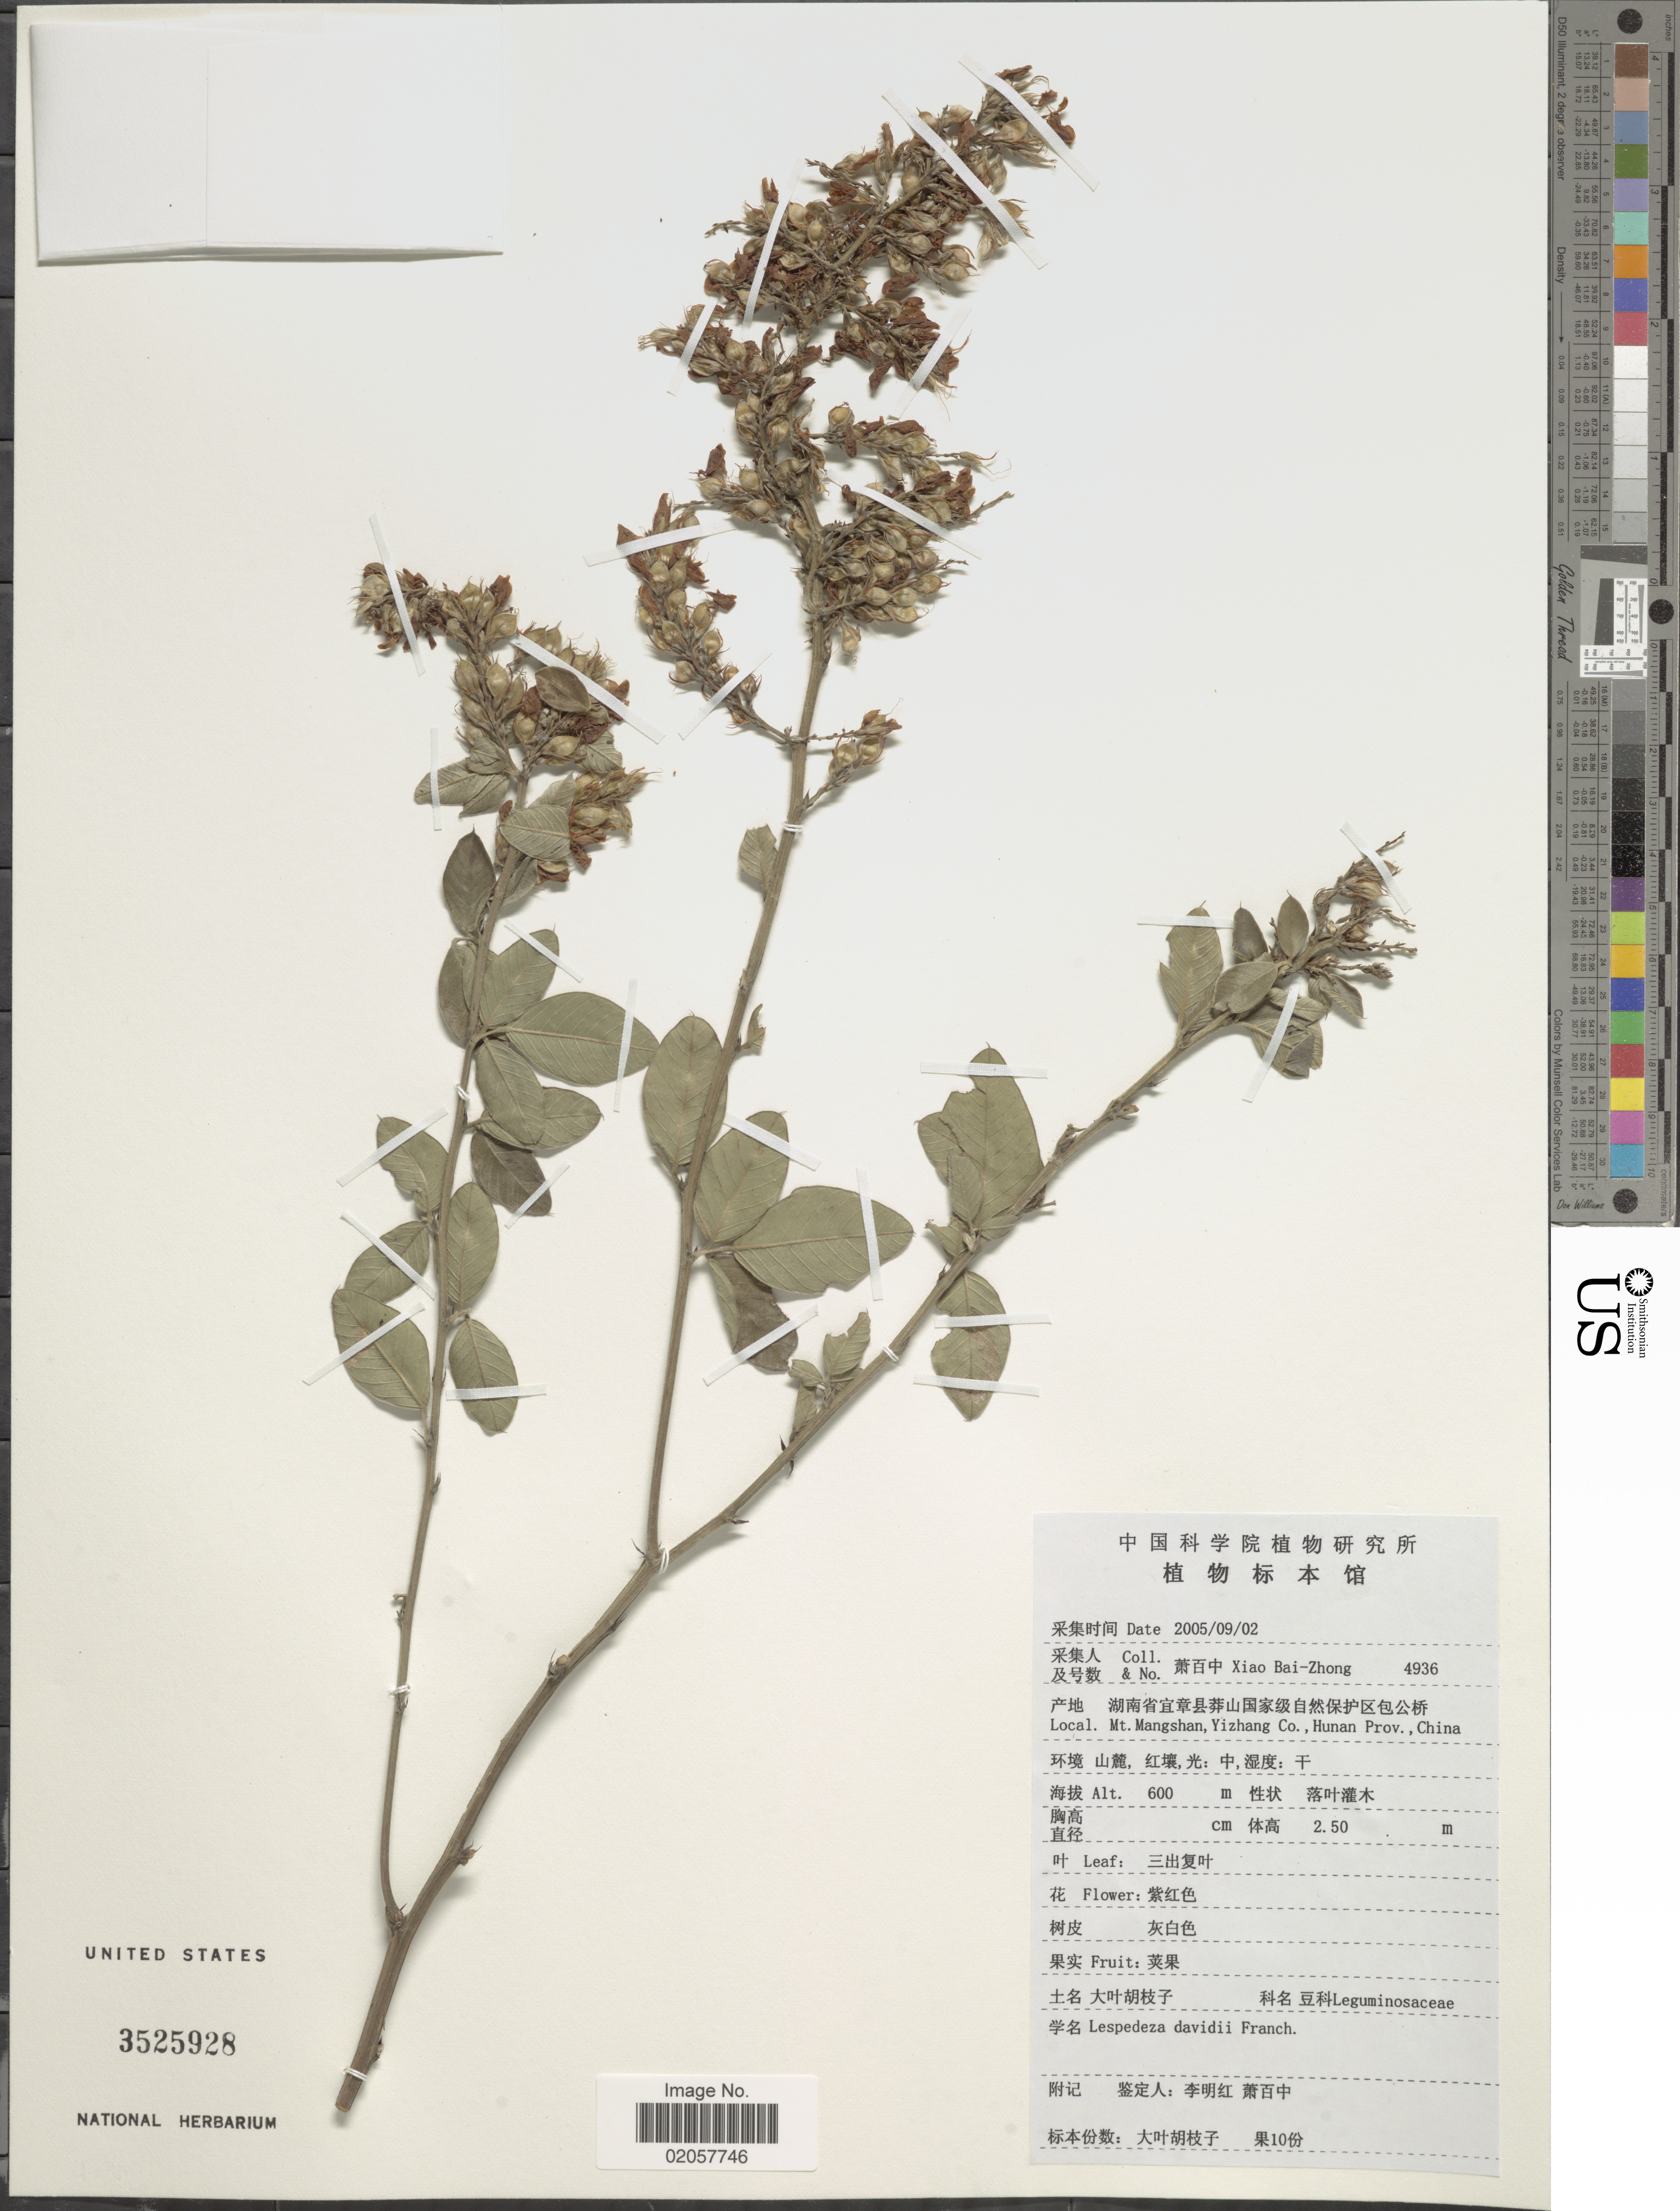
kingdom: Plantae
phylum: Tracheophyta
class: Magnoliopsida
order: Fabales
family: Fabaceae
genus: Lespedeza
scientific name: Lespedeza davidii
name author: Franch.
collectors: B. Z. Xiao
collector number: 4936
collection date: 2005-09-02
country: China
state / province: Hunan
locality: Mt. Mangshan, Yizgang Co.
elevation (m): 600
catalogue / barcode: US 3525928